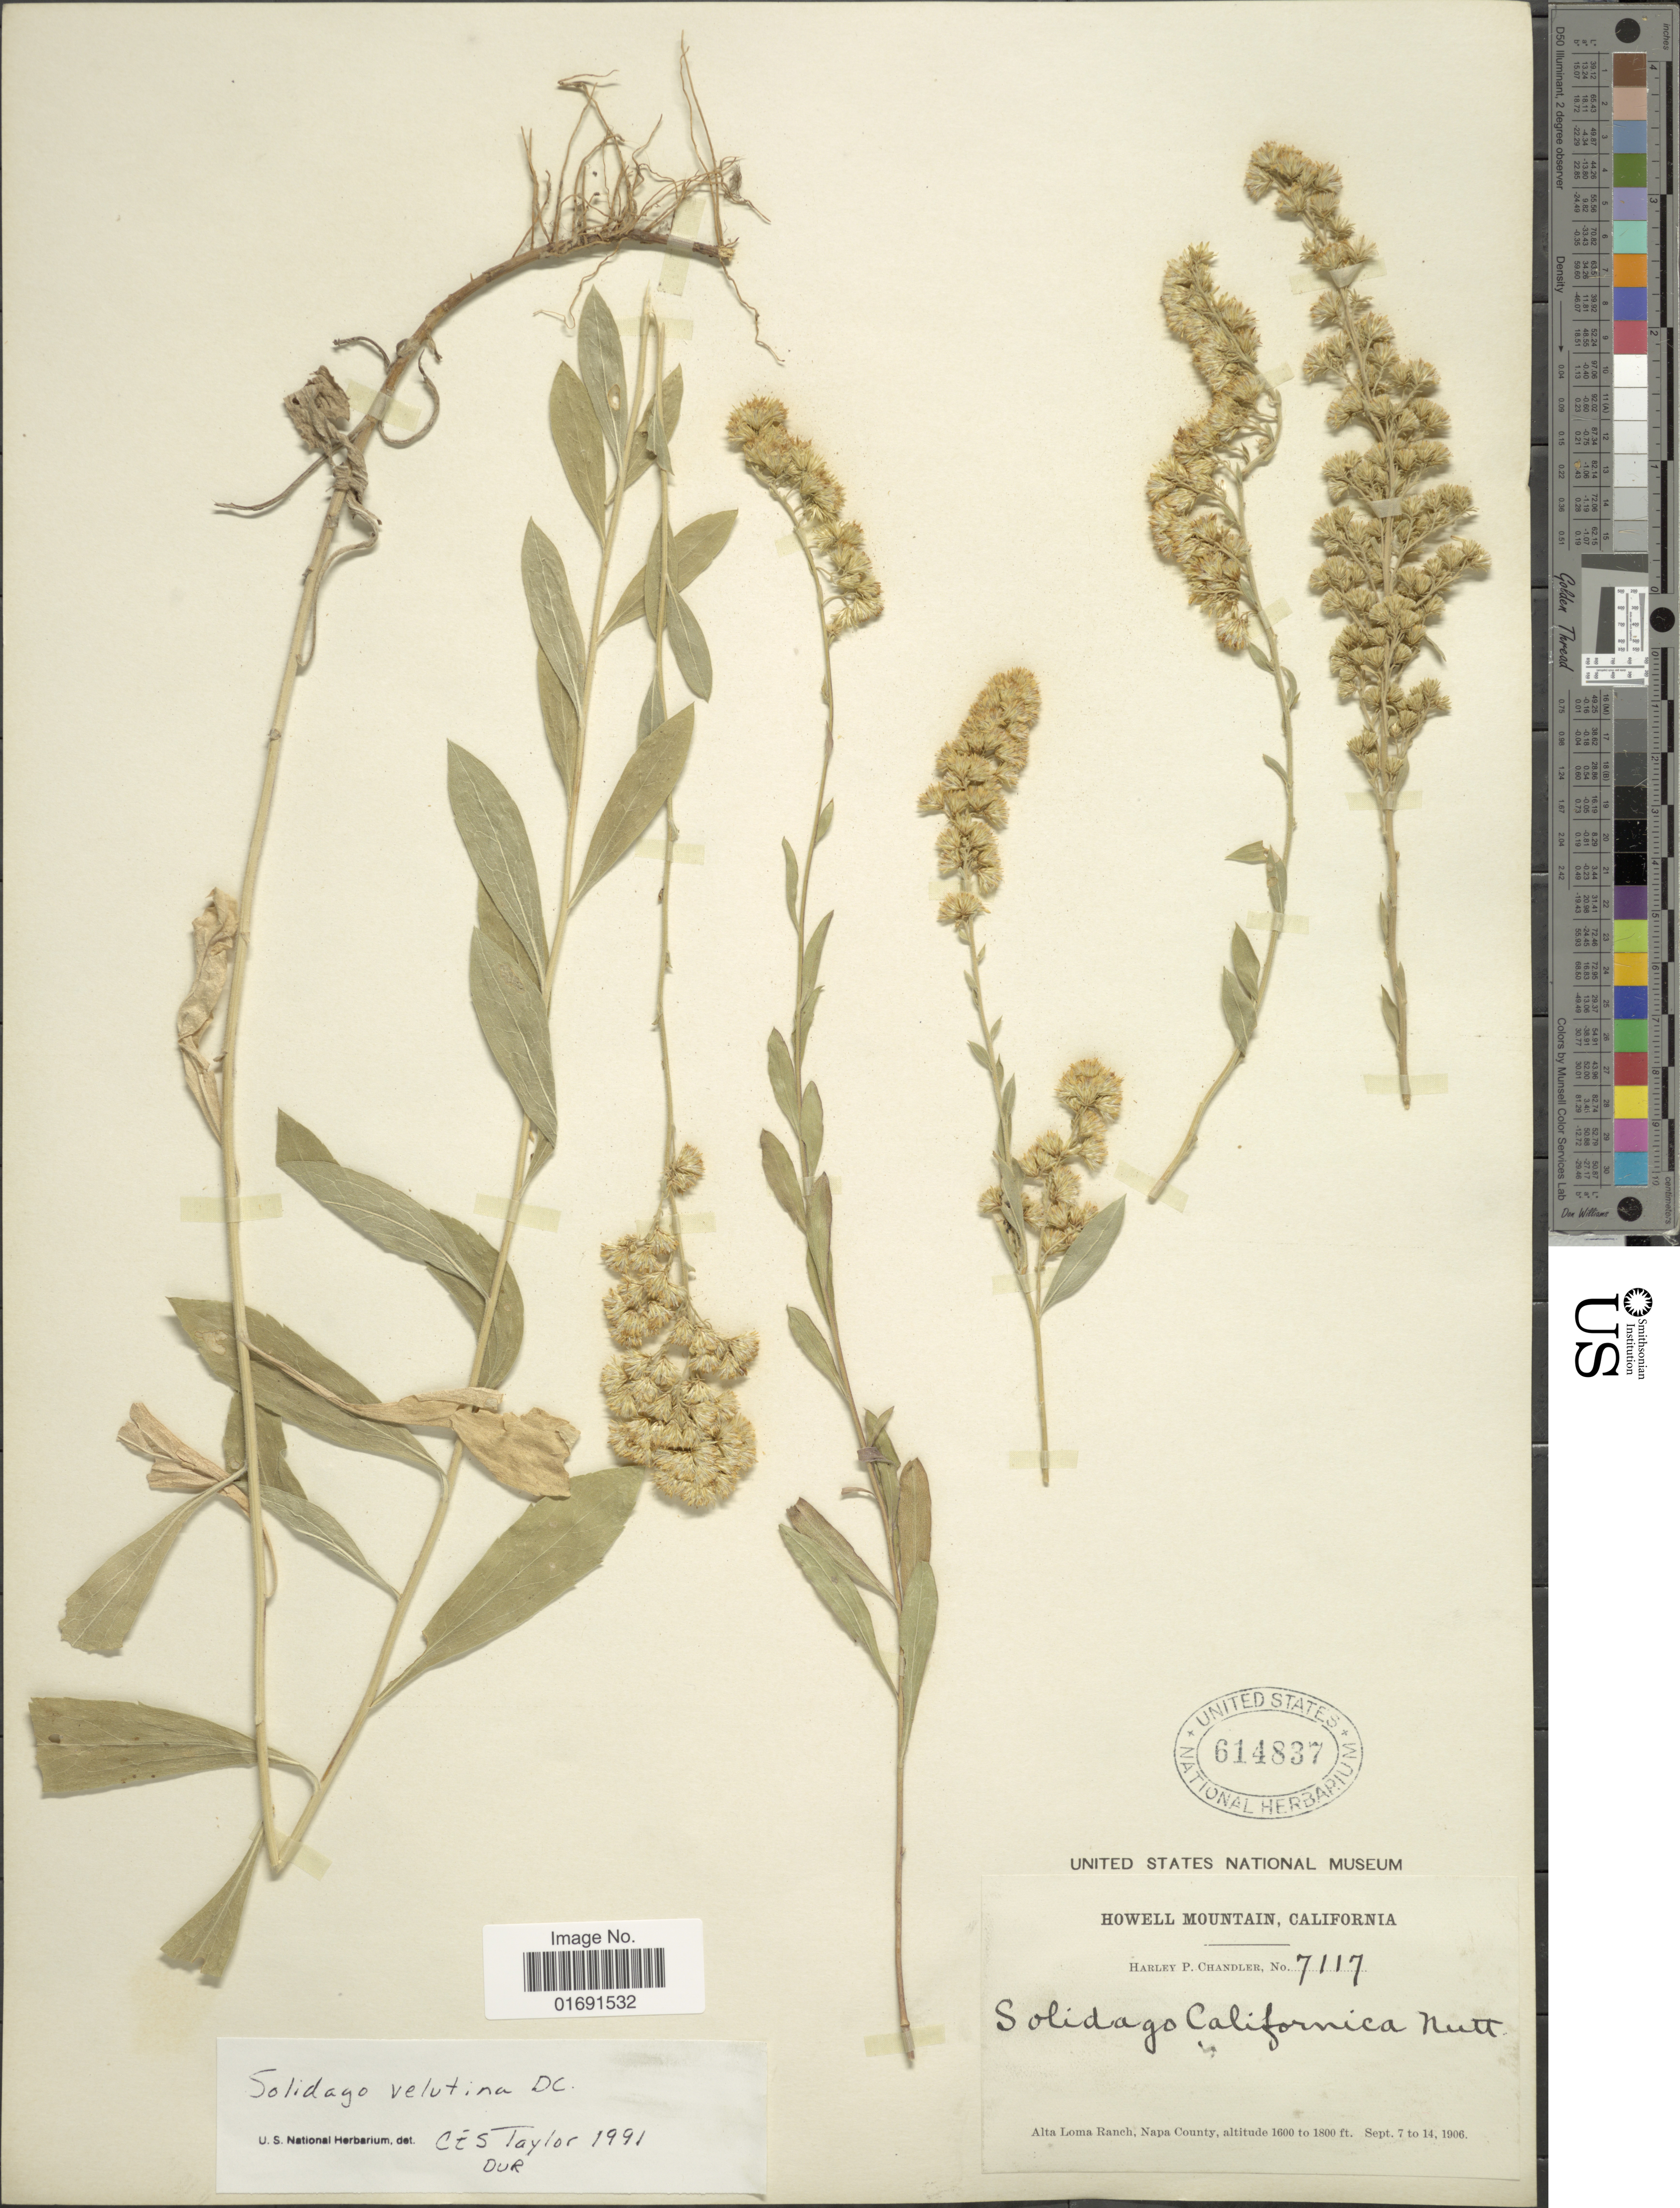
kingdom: Plantae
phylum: Tracheophyta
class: Magnoliopsida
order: Asterales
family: Asteraceae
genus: Solidago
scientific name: Solidago velutina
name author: DC.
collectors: H. Chandler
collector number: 7117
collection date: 1906-09-07/1906-09-14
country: United States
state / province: California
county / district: Napa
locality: Howell Mountain, Alta Loma Ranch, Napa County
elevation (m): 488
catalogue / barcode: US 614837